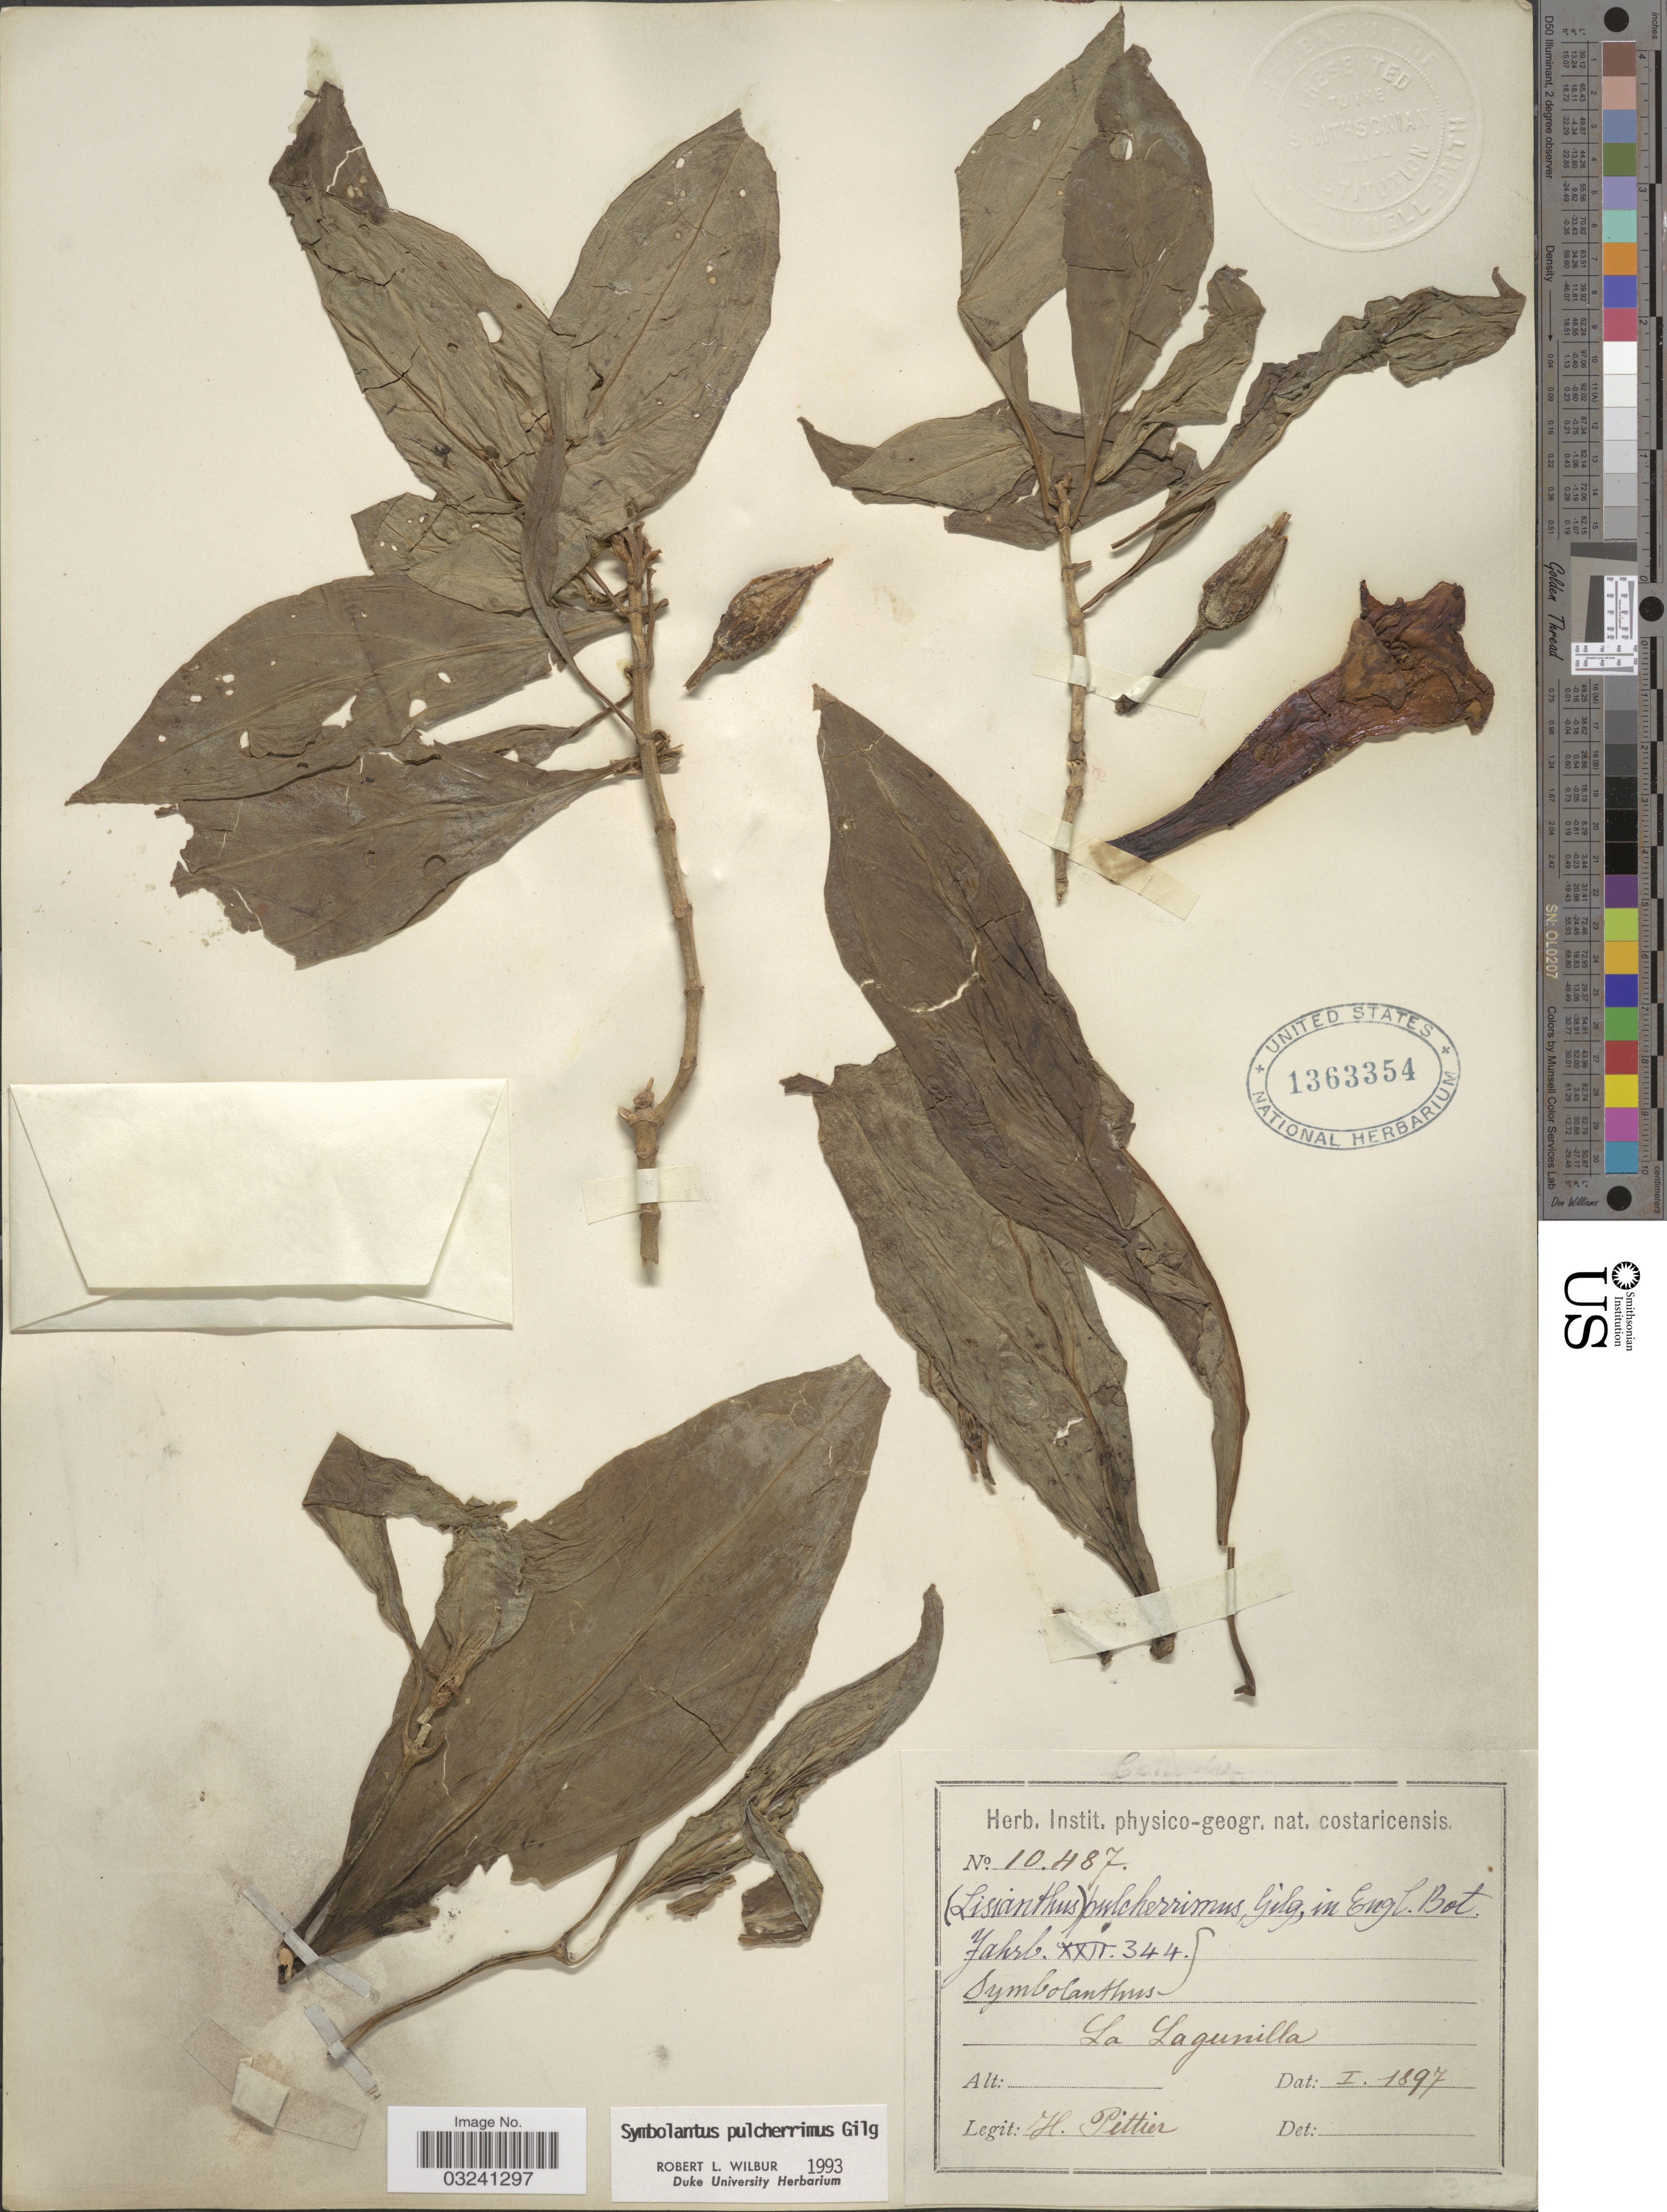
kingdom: Plantae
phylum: Tracheophyta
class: Magnoliopsida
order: Gentianales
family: Gentianaceae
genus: Symbolanthus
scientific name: Symbolanthus pulcherrimus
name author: Gilg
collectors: H. F. Pittier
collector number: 10487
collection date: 1897-01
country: Costa Rica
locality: La Lagunilla.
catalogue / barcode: US 1363354